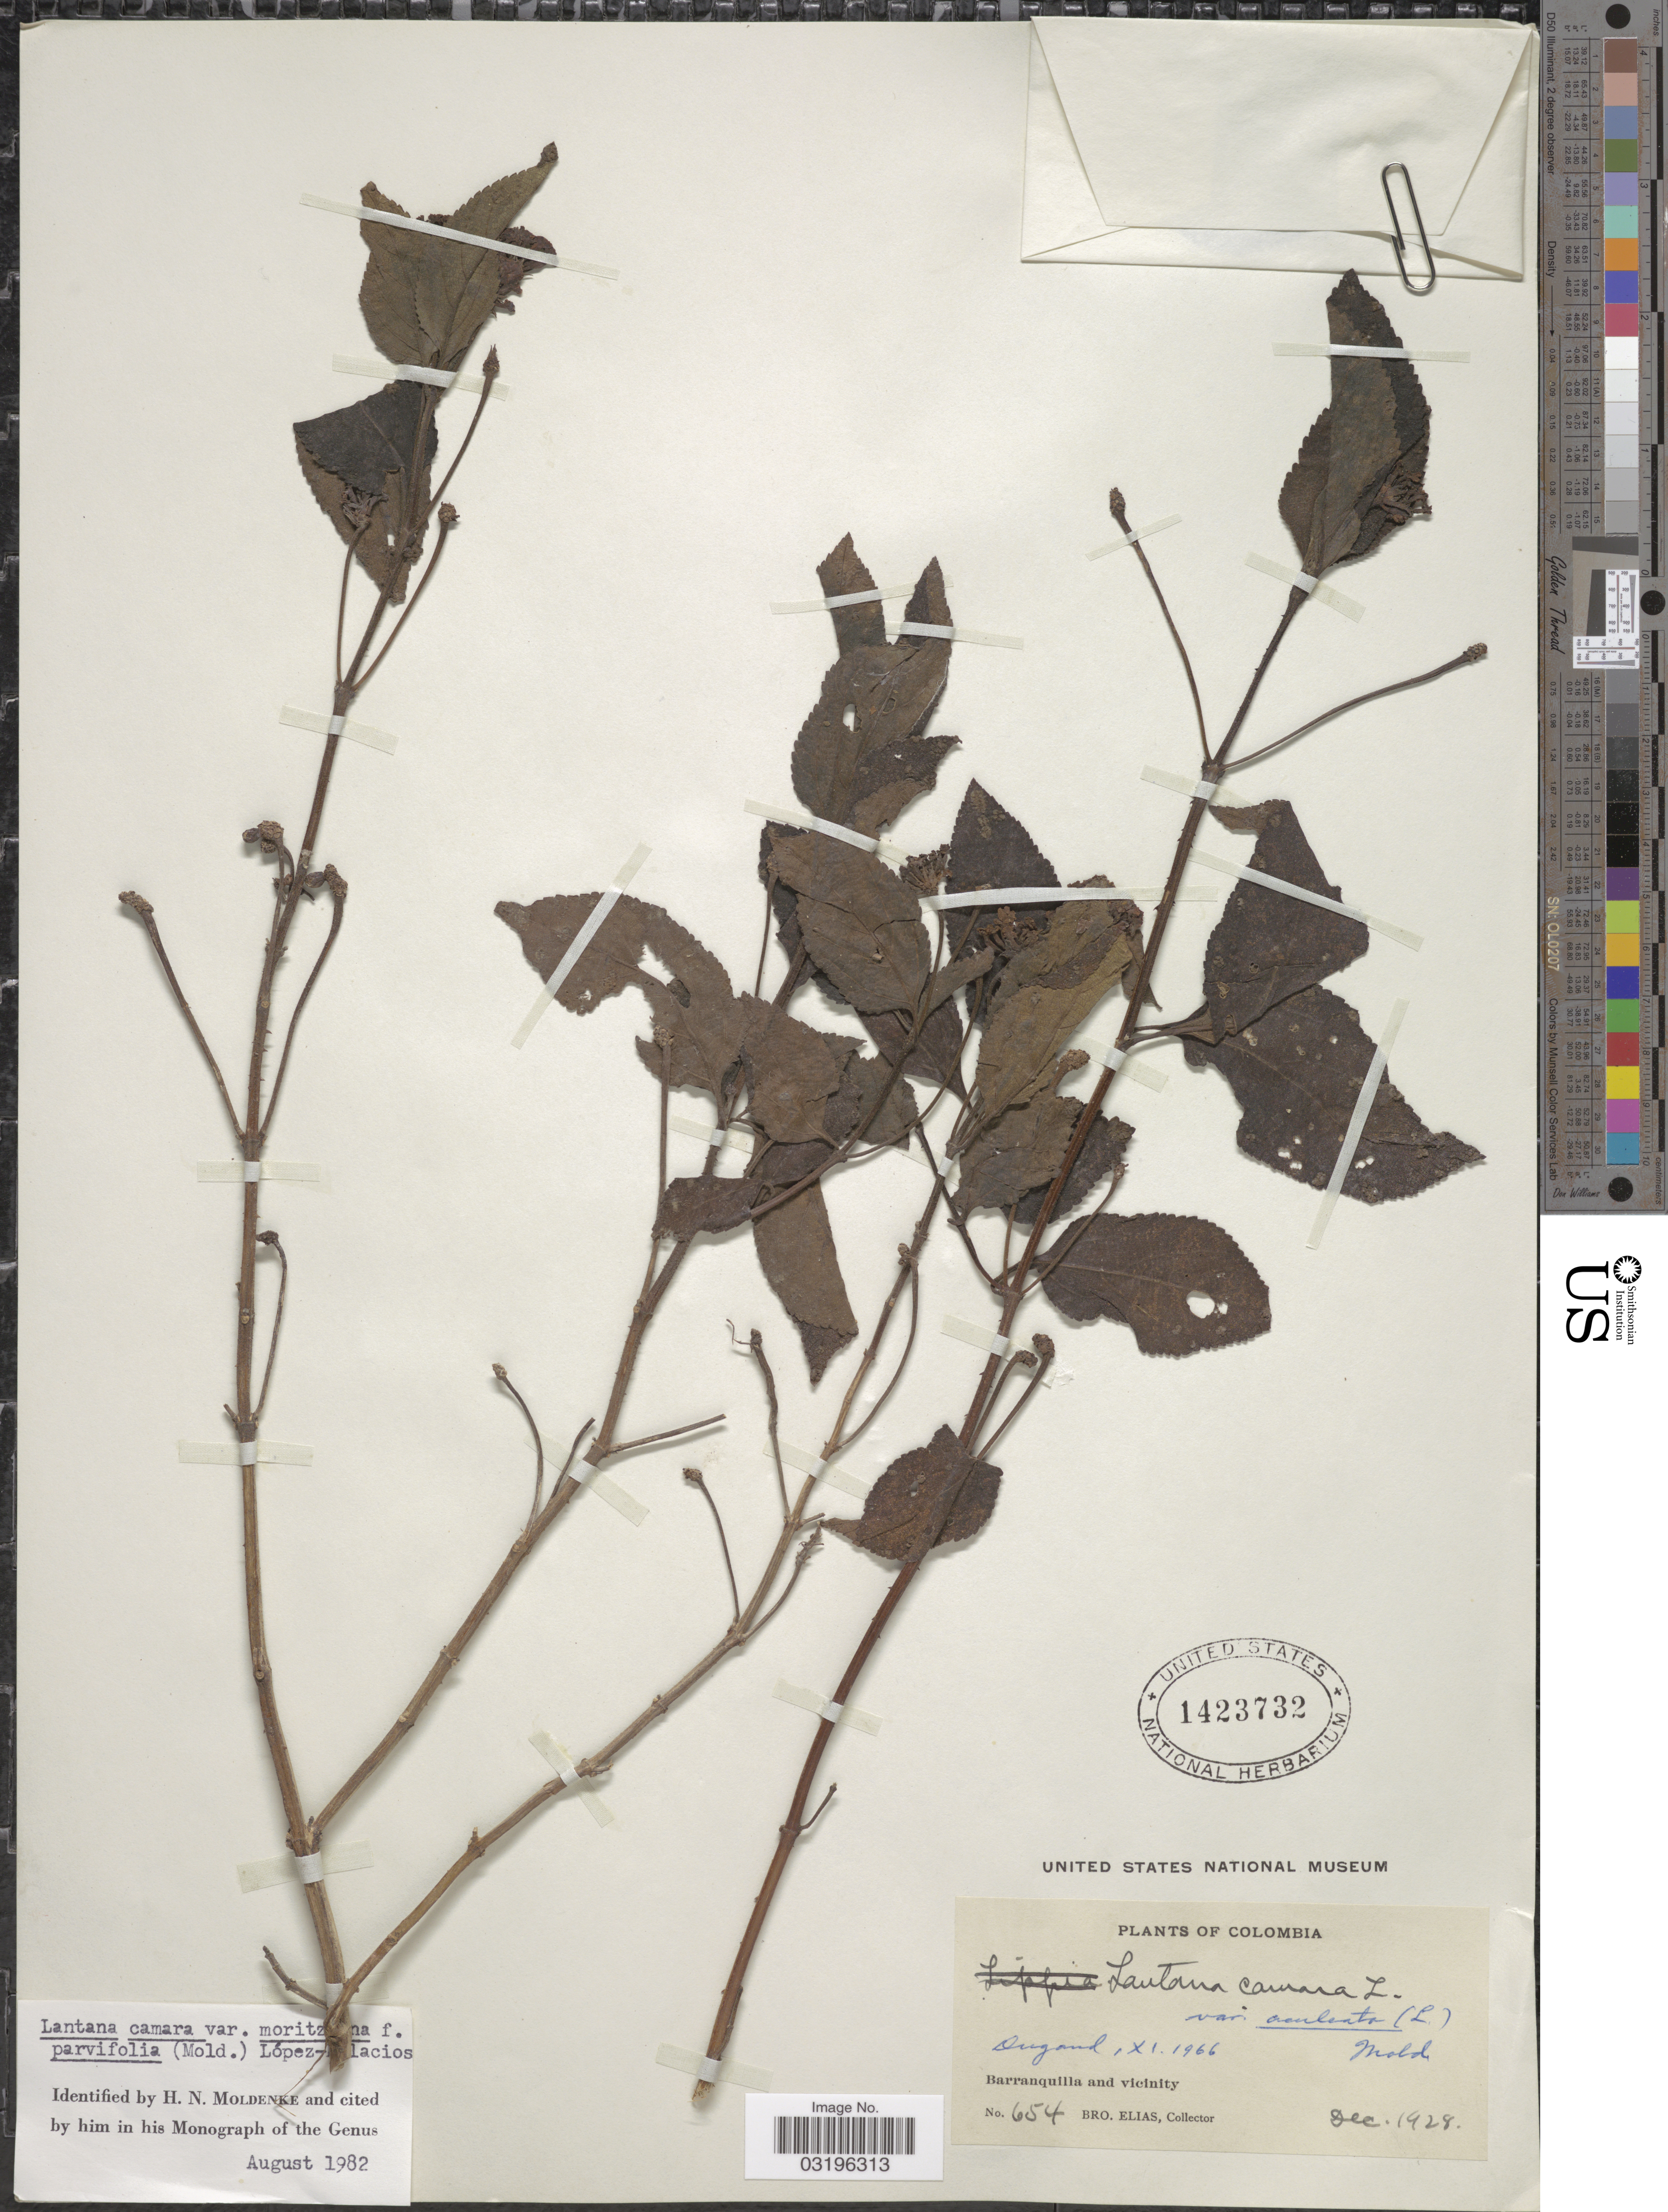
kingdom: Plantae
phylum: Tracheophyta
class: Magnoliopsida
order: Lamiales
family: Verbenaceae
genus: Lantana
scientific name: Lantana camara f. parvifolia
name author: Moldenke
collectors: Bro. Elias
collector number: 654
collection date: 1928-12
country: Colombia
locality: Barranquilla and vicinity.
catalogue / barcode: US 1423732